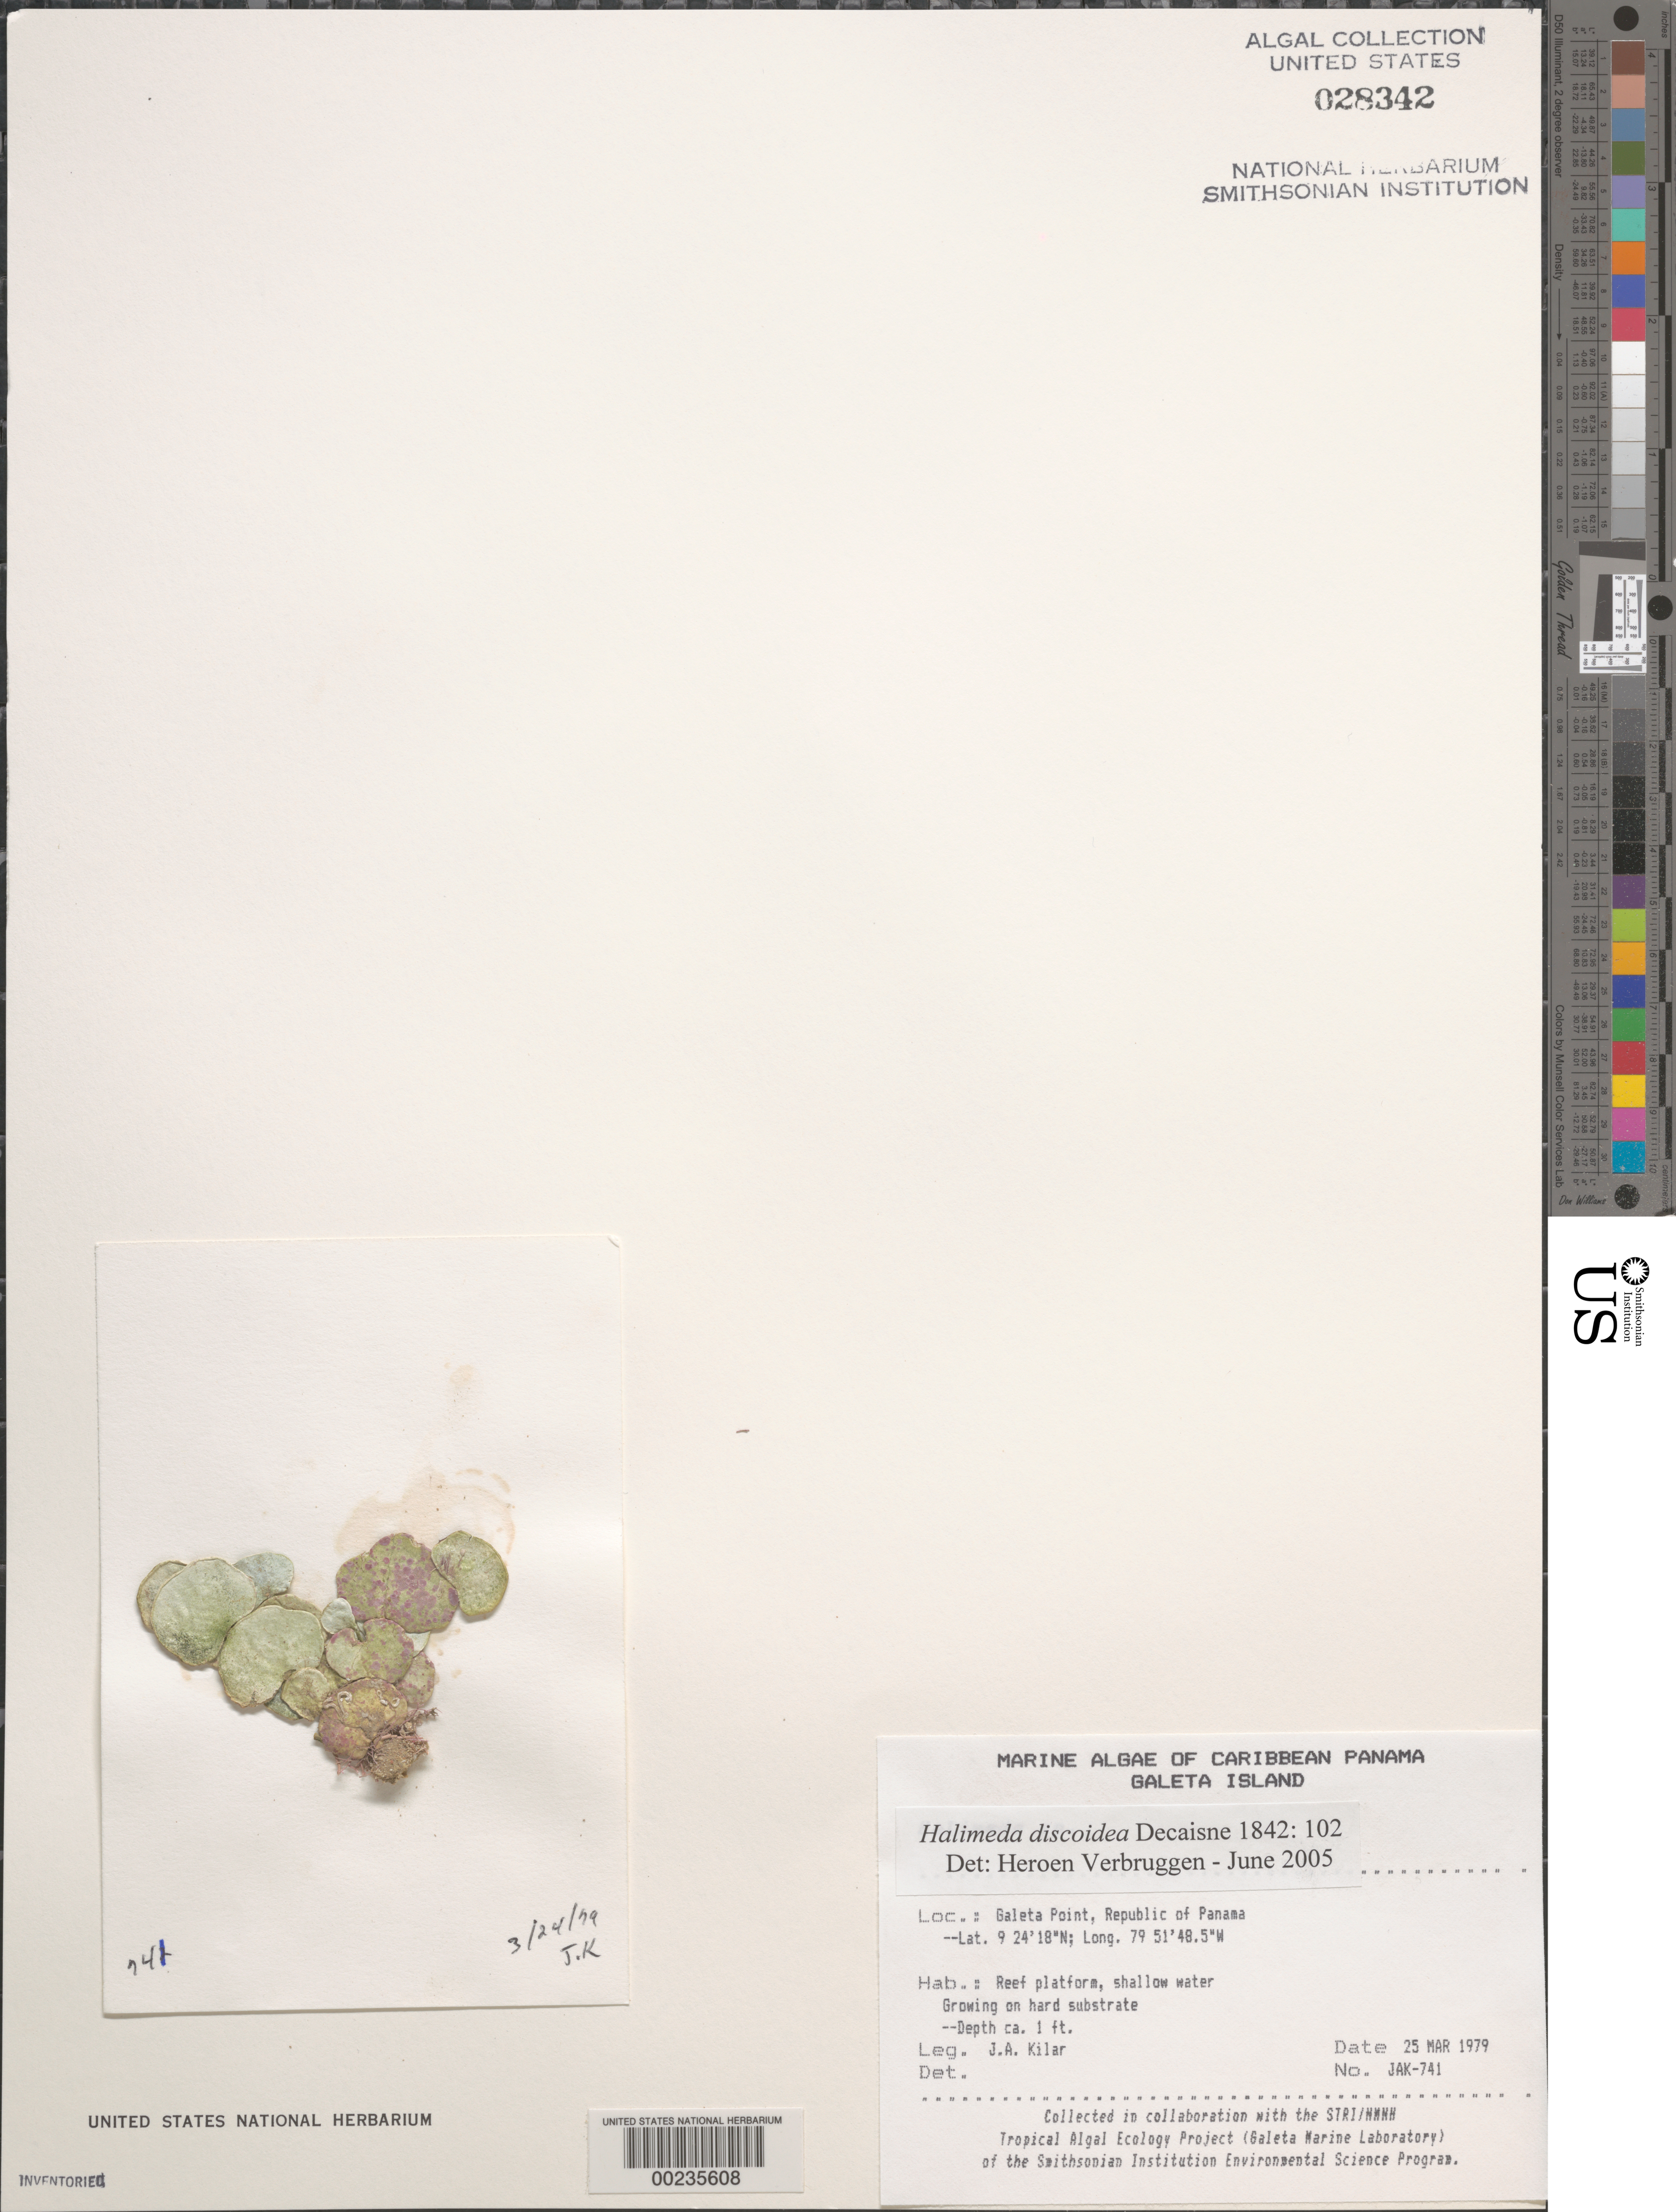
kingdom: Plantae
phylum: Chlorophyta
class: Ulvophyceae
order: Bryopsidales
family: Halimedaceae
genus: Halimeda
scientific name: Halimeda discoidea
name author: Decne.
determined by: Verbruggen, H.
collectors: J. A. Kilar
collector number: JAK-741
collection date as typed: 25 Mar 1979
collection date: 1979-03-25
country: Panama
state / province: Colón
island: Galeta Island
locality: Galeta Point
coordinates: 9 24' 18" N, 79 51' 48.5" W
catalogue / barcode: US 28342